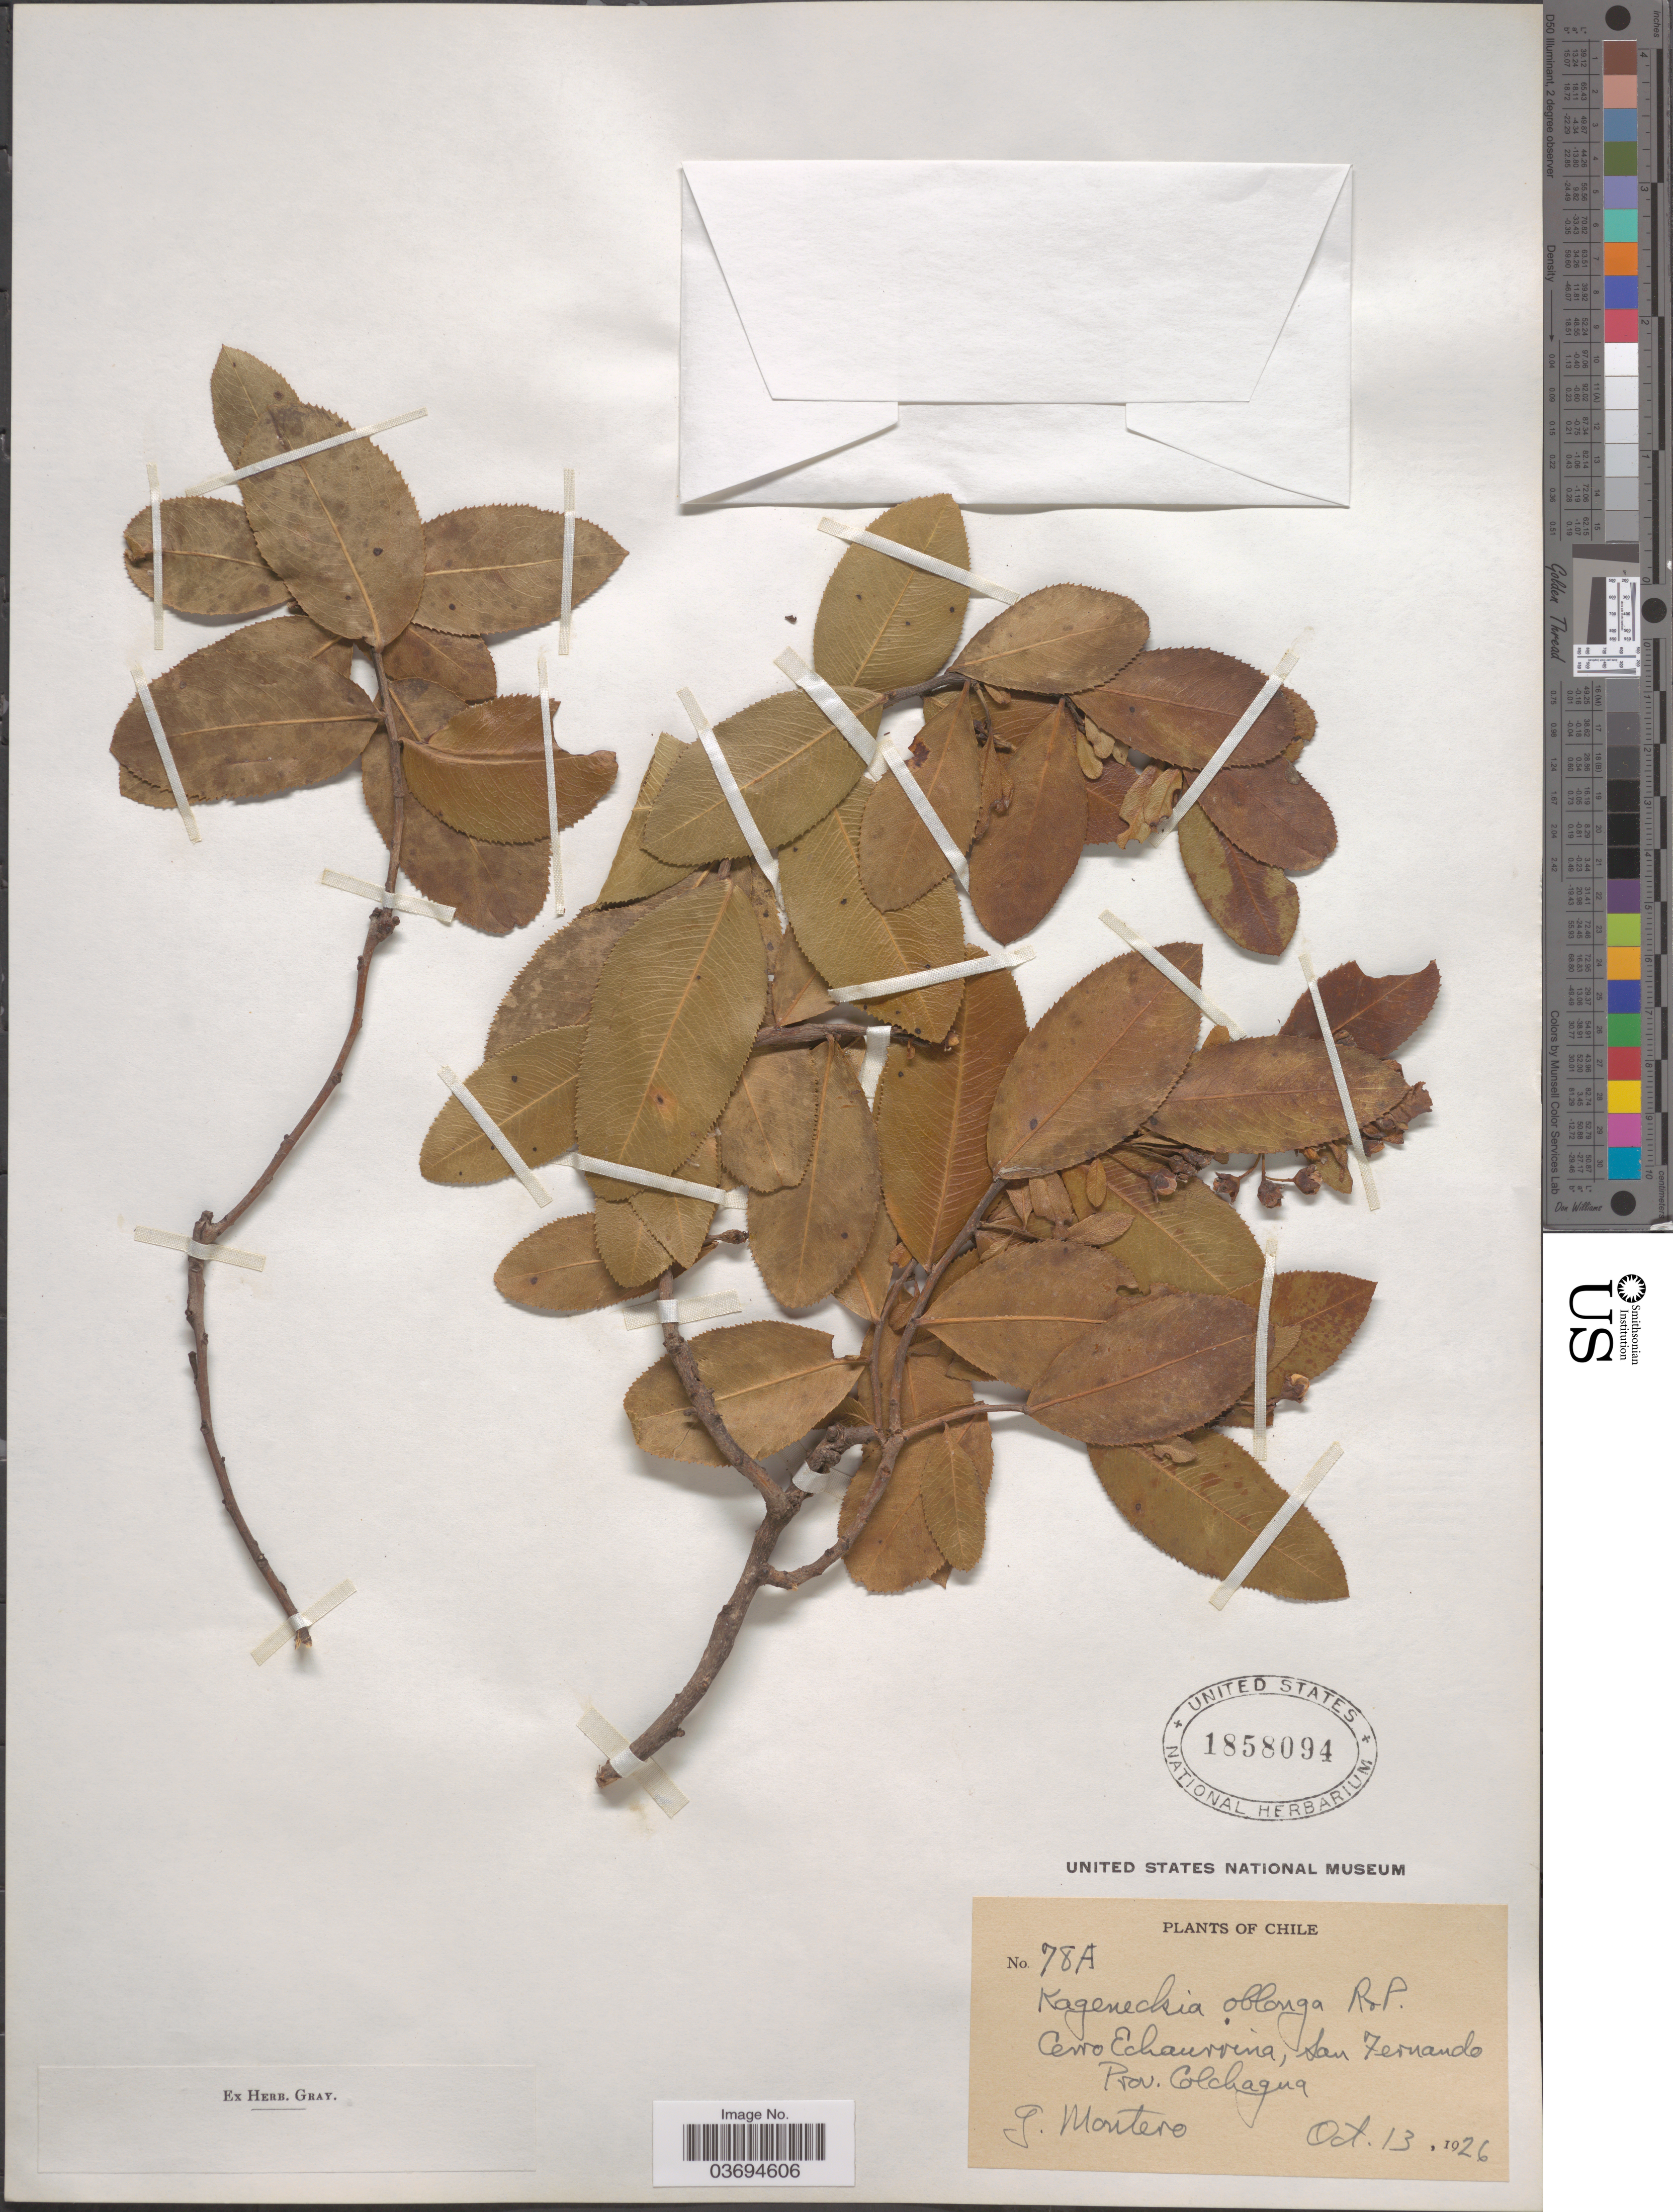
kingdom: Plantae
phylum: Tracheophyta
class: Magnoliopsida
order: Rosales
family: Rosaceae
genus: Kageneckia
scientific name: Kageneckia oblonga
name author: Ruiz & Pav.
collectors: G. Montero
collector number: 78A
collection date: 1926-10-13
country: Chile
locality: Cerro Echaurrina, San Fernando. Prov. Colchagua.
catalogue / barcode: US 1858094